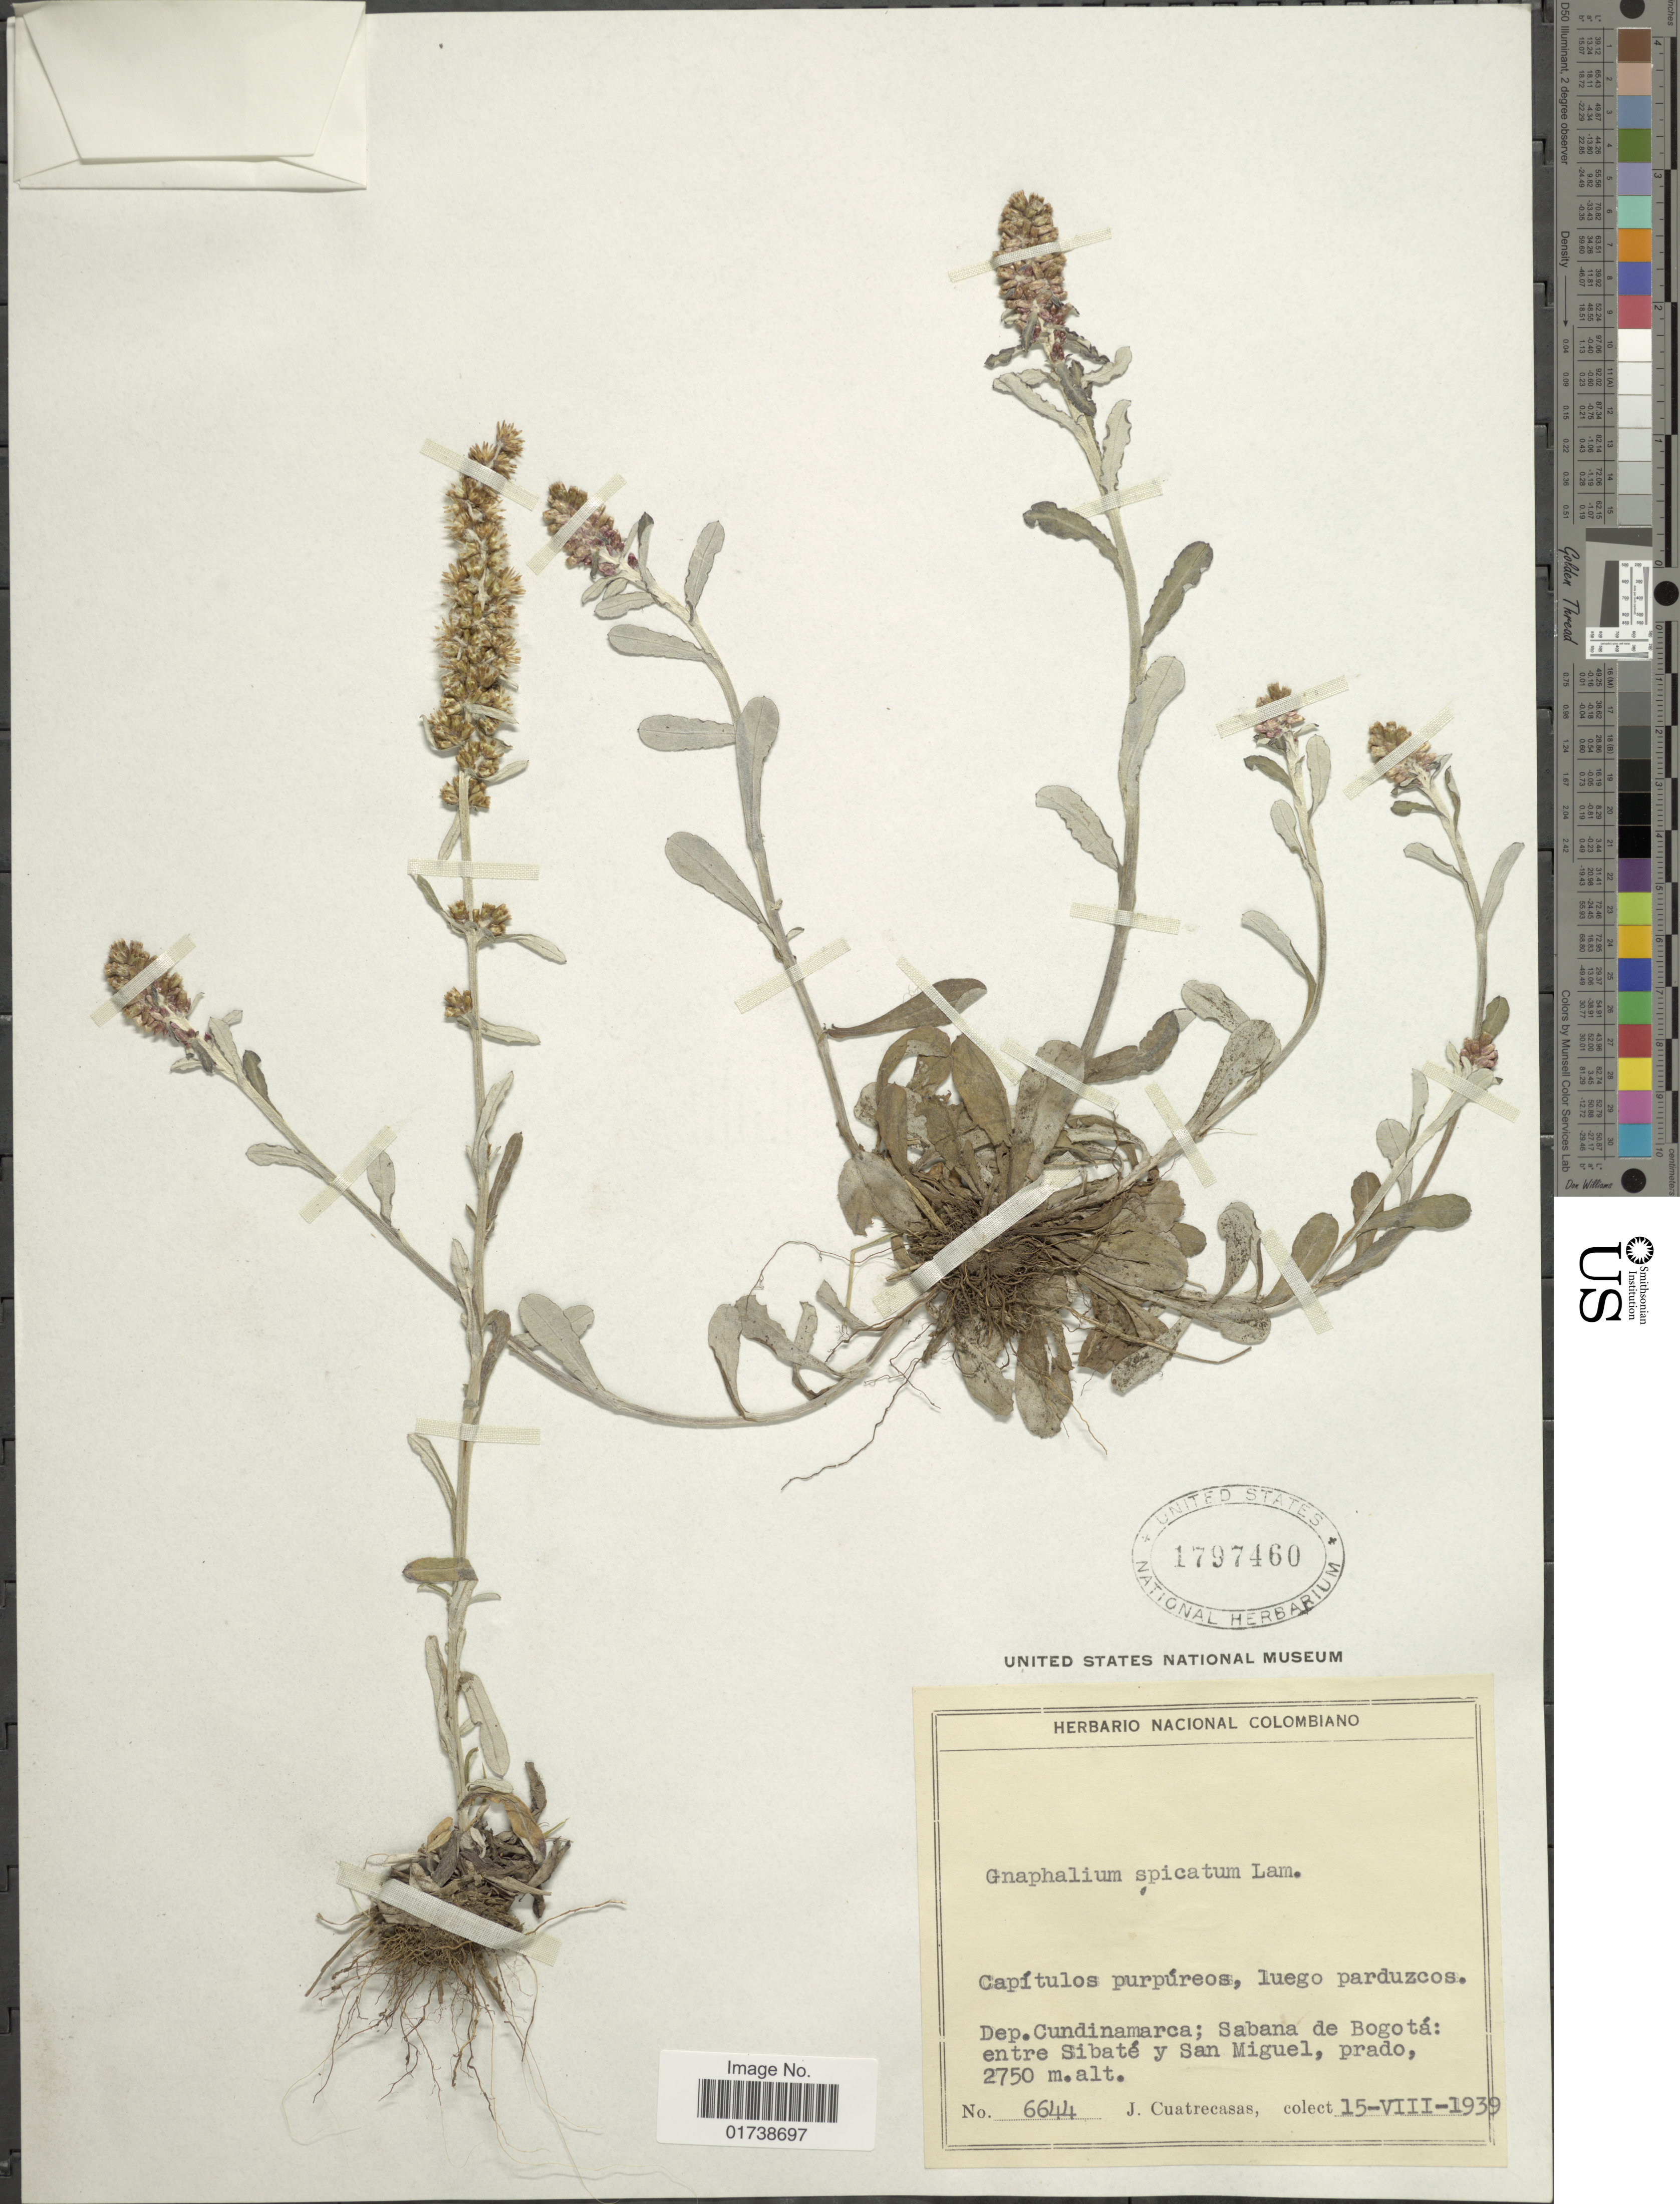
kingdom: Plantae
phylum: Tracheophyta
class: Magnoliopsida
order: Asterales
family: Asteraceae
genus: Gamochaeta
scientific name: Gamochaeta spicata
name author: (Lam.) Cabrera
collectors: J. Cuatrecasas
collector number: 6644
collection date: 1939-08-15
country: Colombia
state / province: Cundinamarca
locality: Sabana de Bogota, entre Sibate y San Miguel, prado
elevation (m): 2750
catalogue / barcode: US 1797460